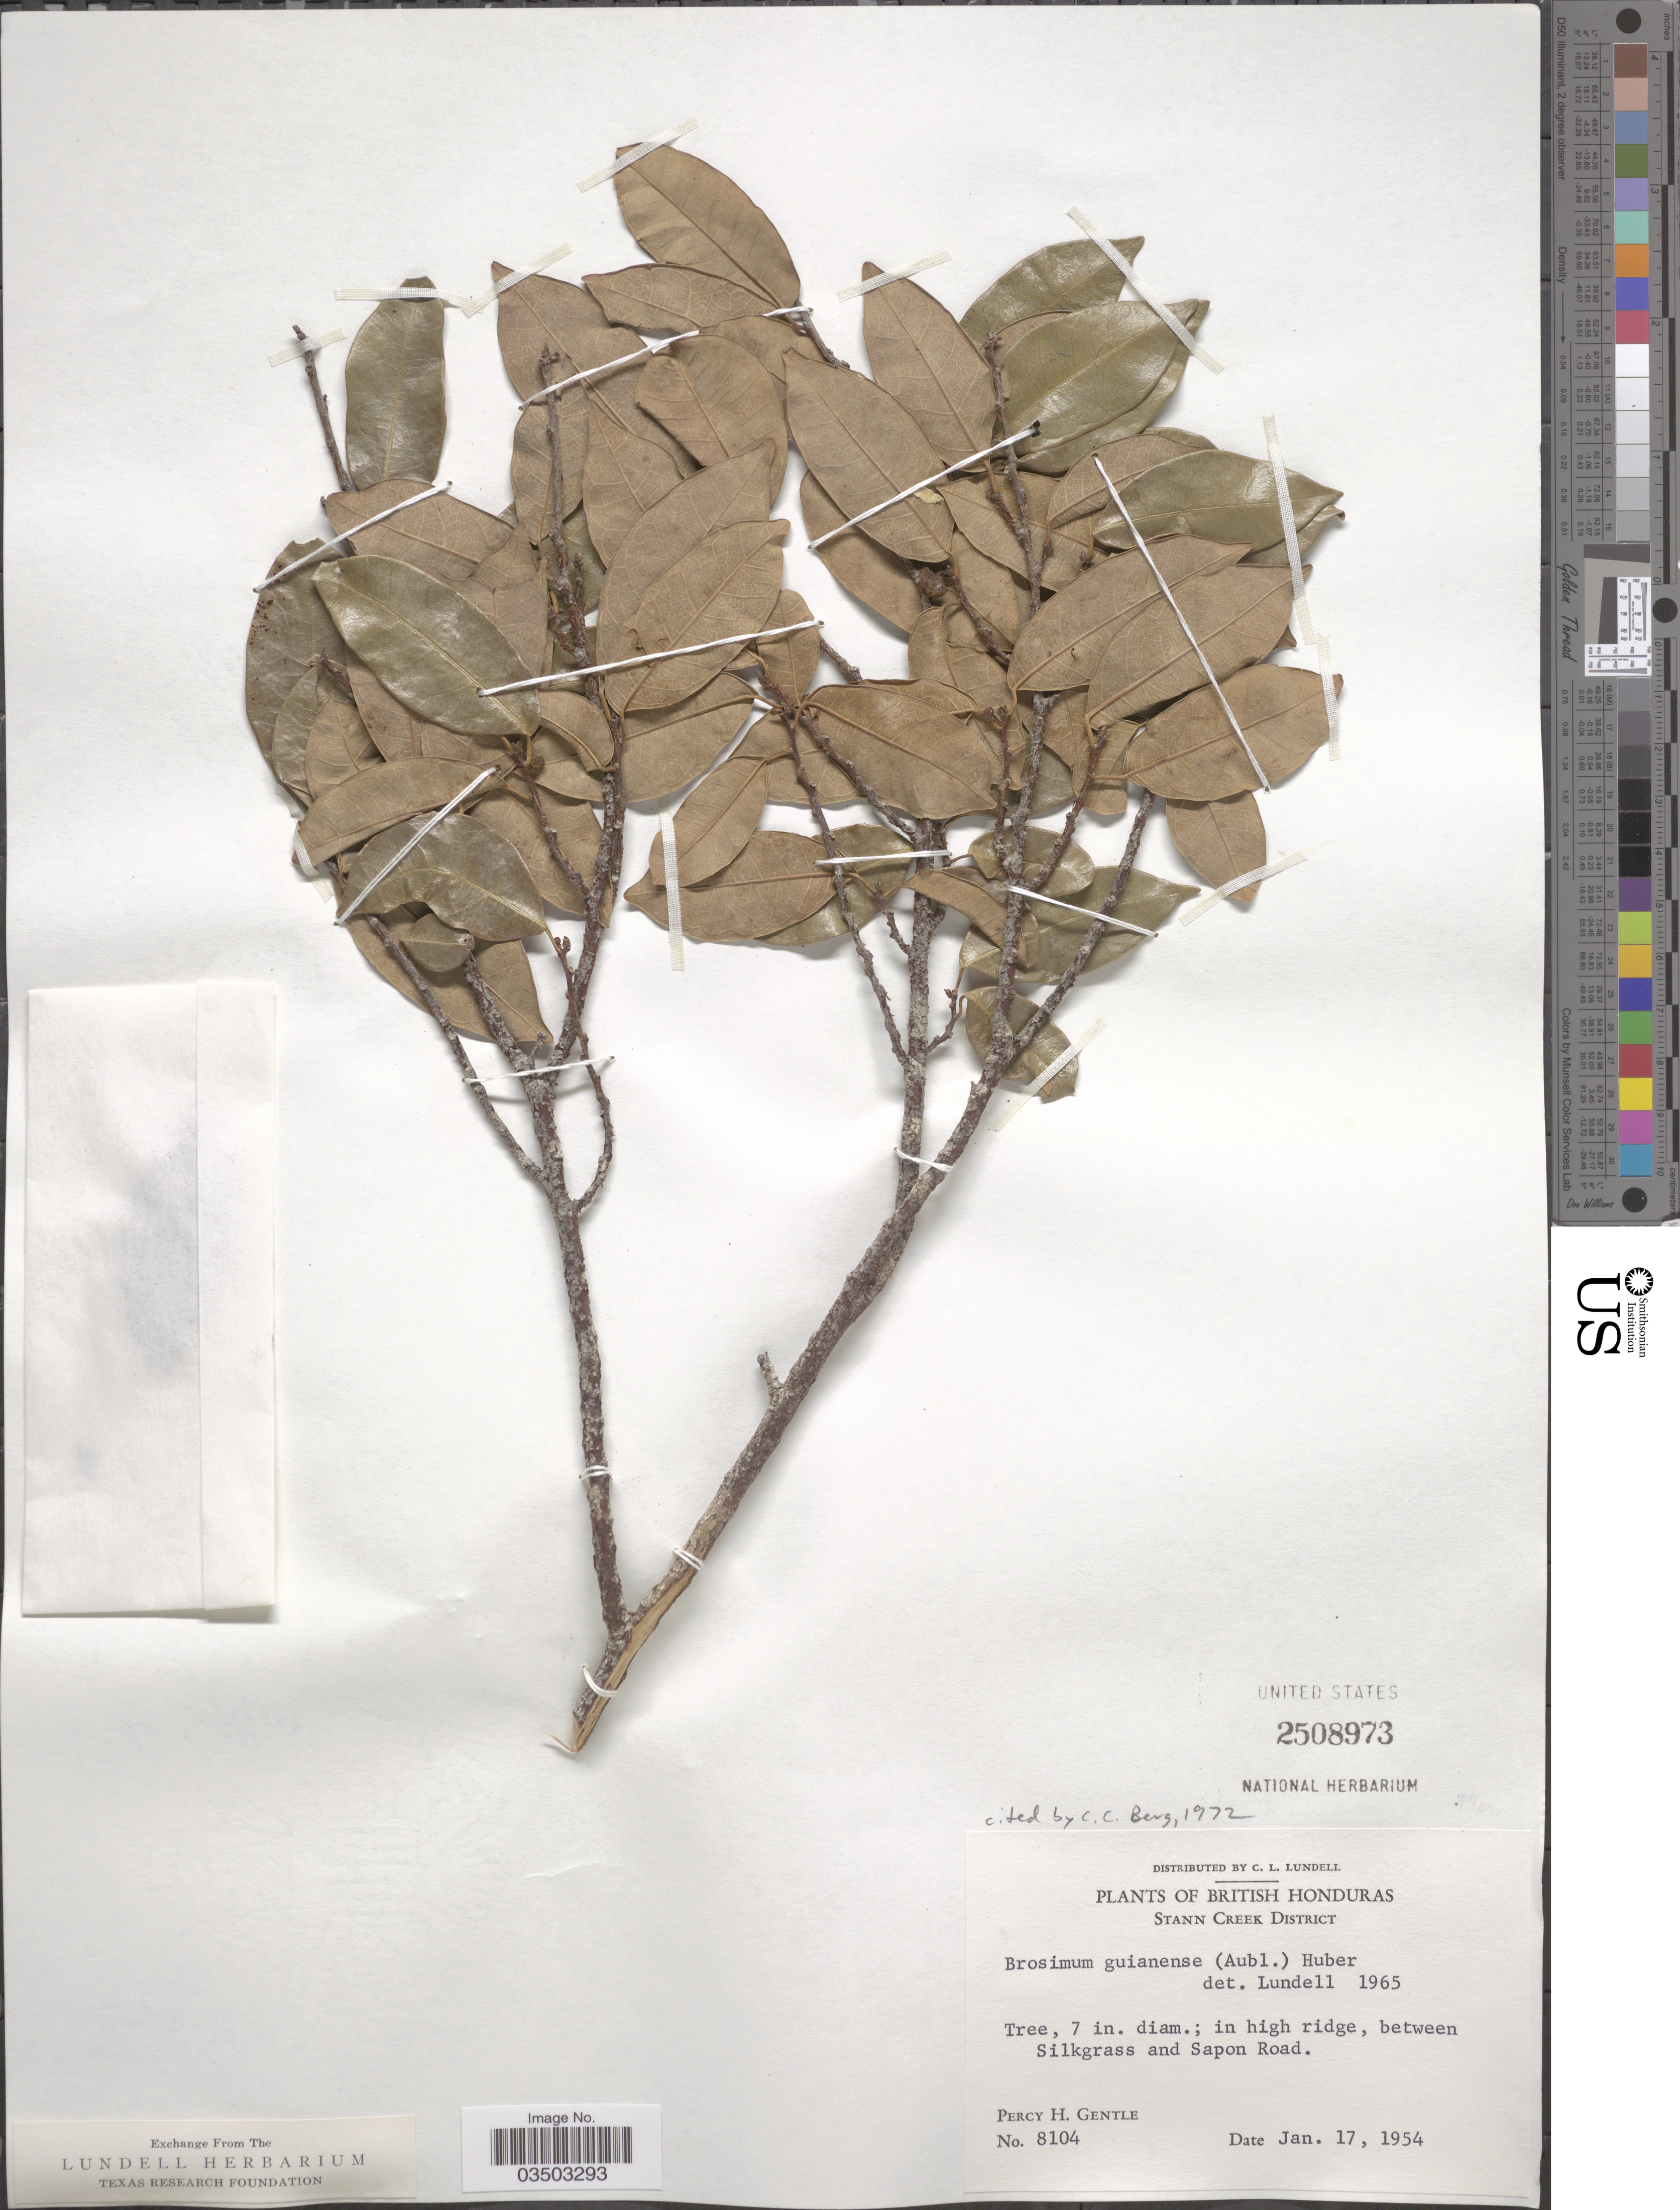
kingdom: Plantae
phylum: Tracheophyta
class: Magnoliopsida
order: Rosales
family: Moraceae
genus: Brosimum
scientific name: Brosimum guianense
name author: (Aubl.) Huber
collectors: P. H. Gentle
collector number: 8104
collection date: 1954-01-17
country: Belize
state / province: Stann Creek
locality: British Honduras. Stann Creek District. Between Silkgrass and Sapon Road.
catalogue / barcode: US 2508973